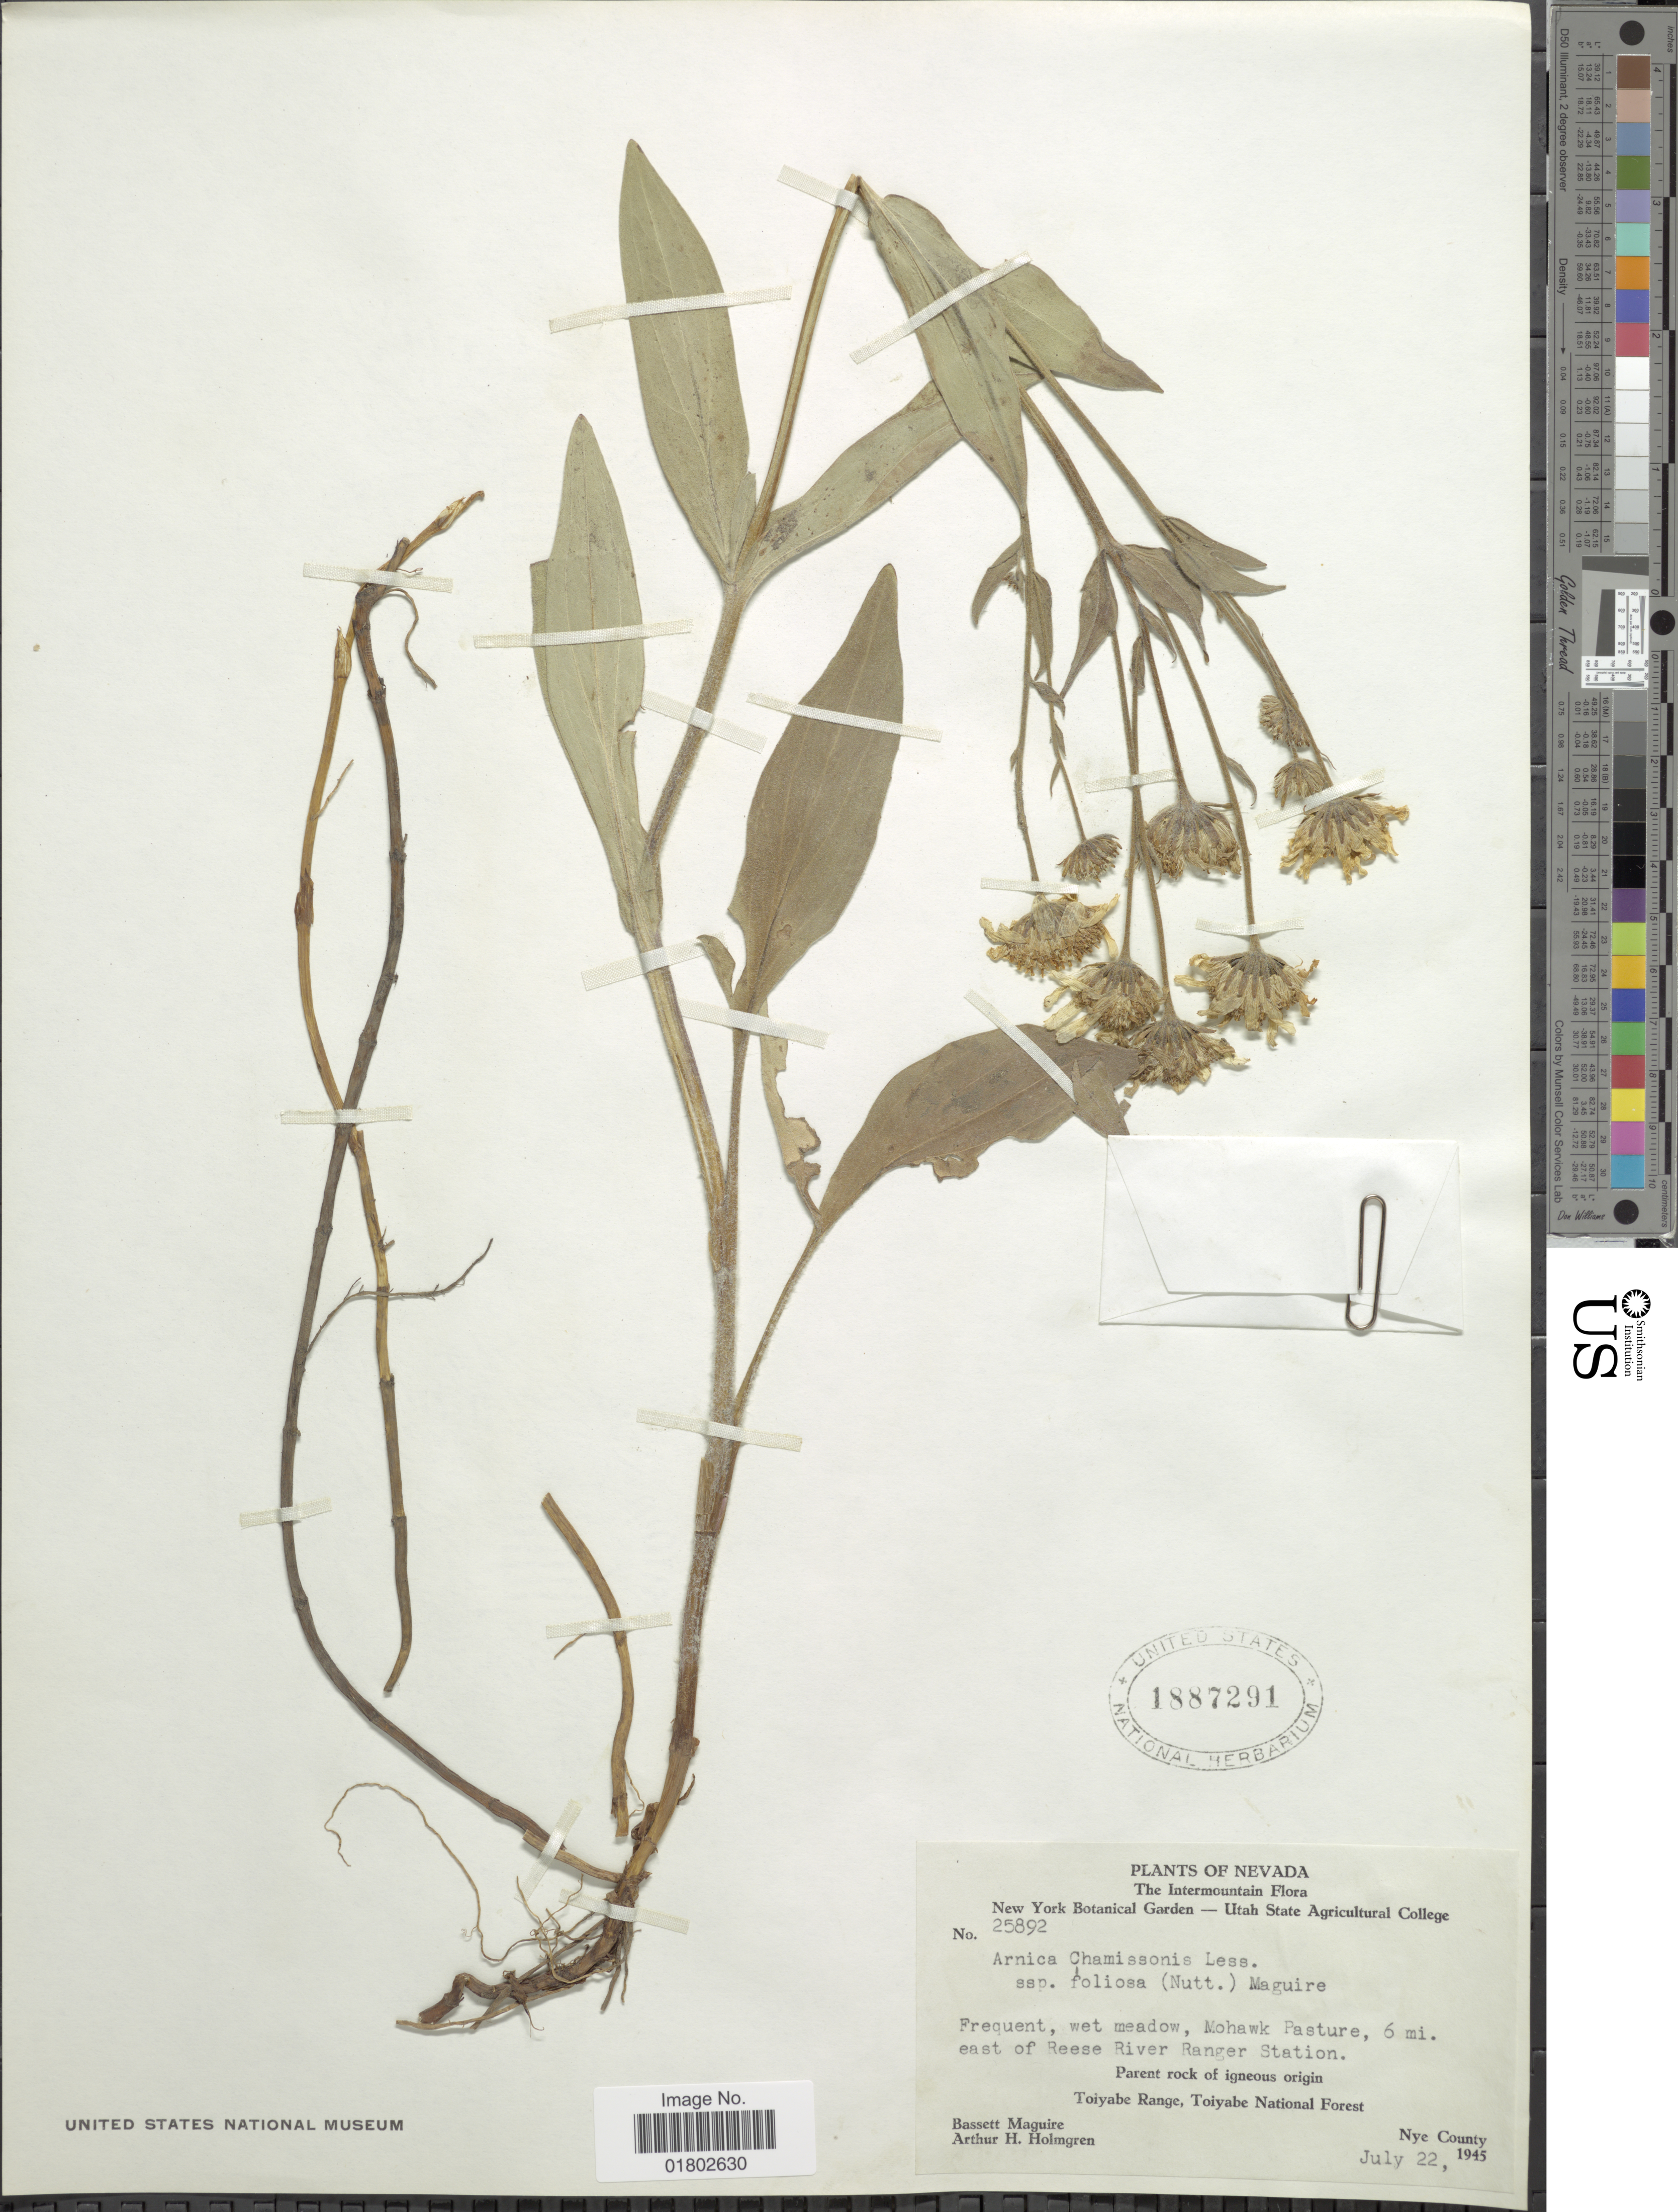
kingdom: Plantae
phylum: Tracheophyta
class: Magnoliopsida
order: Asterales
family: Asteraceae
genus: Arnica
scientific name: Arnica chamissonis subsp. foliosa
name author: (Nutt.) Maguire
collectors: B. Maguire & A. H. Holmgren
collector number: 25892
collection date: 1945-07-22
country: United States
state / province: Nevada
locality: Mohawk Pasture, 6 mi. east of Reese River Ranger Station, Oarent rock of igneous origin, Toiyabe Range, Toiyabe National Forest, Nye County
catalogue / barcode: US 1887291